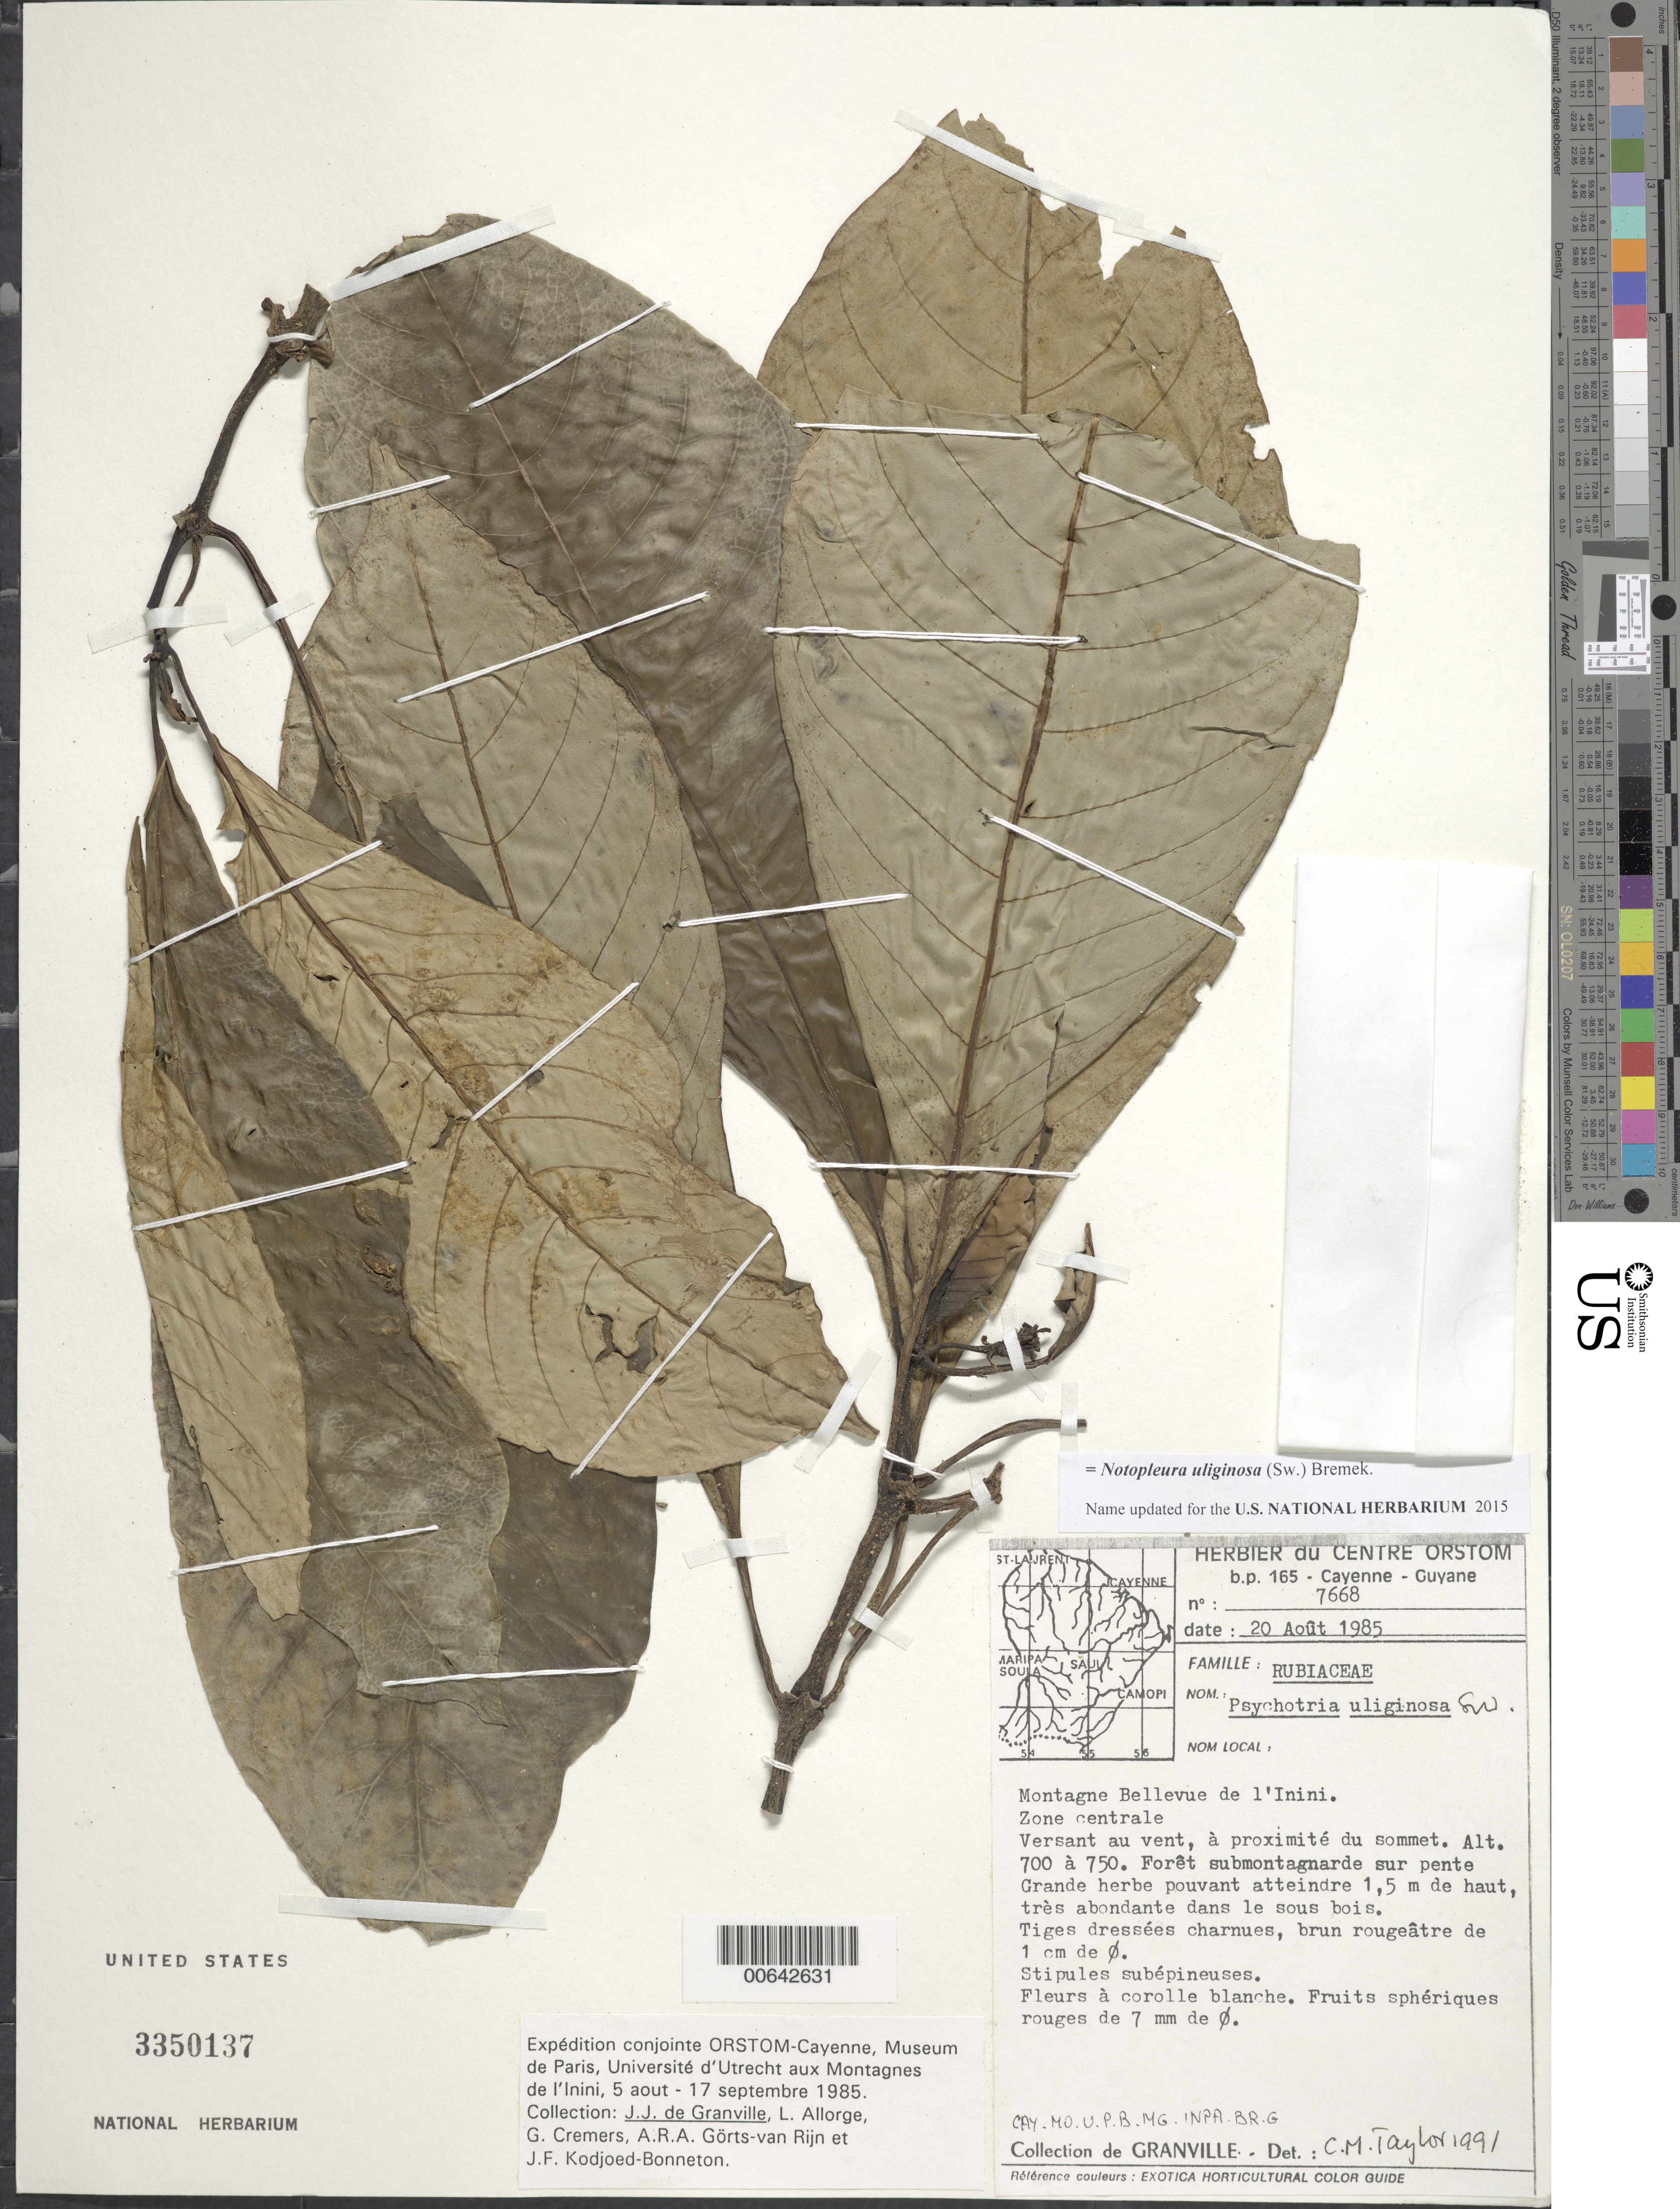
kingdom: Plantae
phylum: Tracheophyta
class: Magnoliopsida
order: Gentianales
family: Rubiaceae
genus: Psychotria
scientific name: Psychotria uliginosa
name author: Sw.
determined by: Taylor, Charlotte M.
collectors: J.-J. de Granville, L. Allorge, G. Cremers, A. .R. A. Görts-van Rijn & J. Kodjoed-Bonneton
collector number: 7668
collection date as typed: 20-Aug-85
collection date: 1985-08-20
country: French Guiana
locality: Montagnes Bellevue de l'Inini, zone centrale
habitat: Versant au vent, a proximite du sommet. Foret submontagnarde sur pente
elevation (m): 700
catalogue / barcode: US 3350137